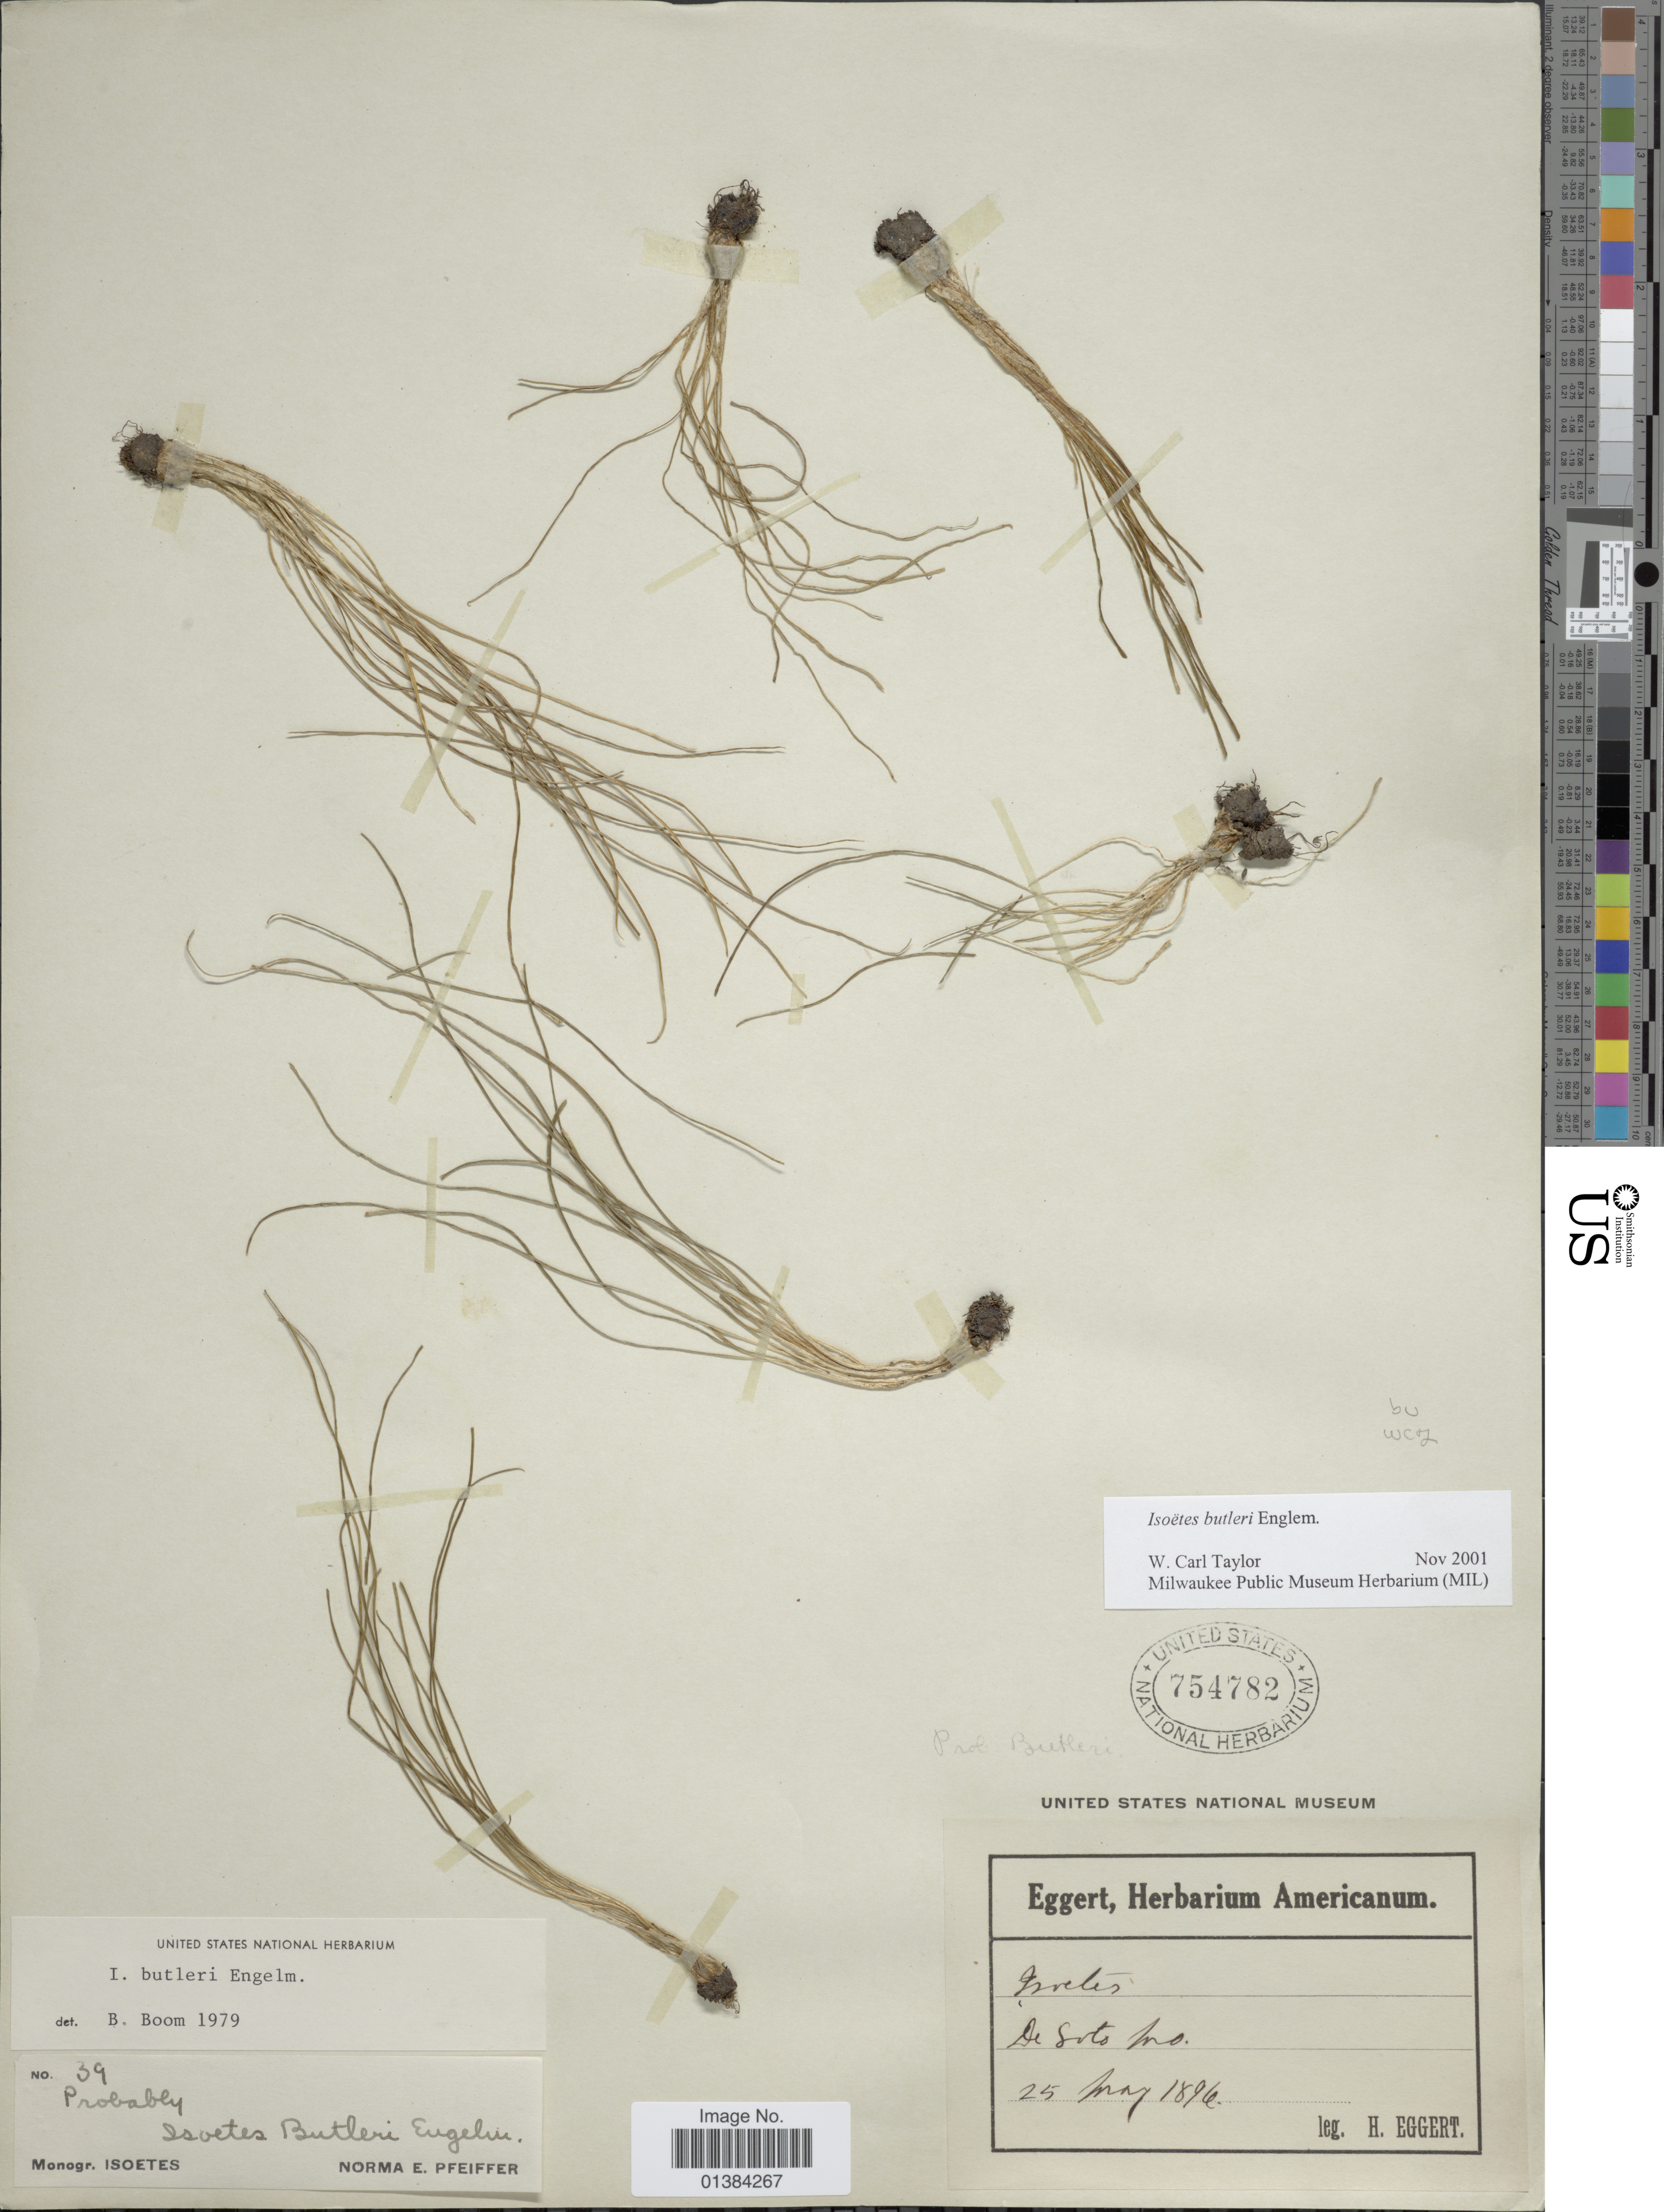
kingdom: Plantae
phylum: Tracheophyta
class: Lycopodiopsida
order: Isoetales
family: Isoetaceae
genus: Isoetes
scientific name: Isoetes butleri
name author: Engelm.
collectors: H. Eggert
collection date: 1896-05-25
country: United States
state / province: Missouri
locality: De Soto, Mo.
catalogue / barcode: US 754782